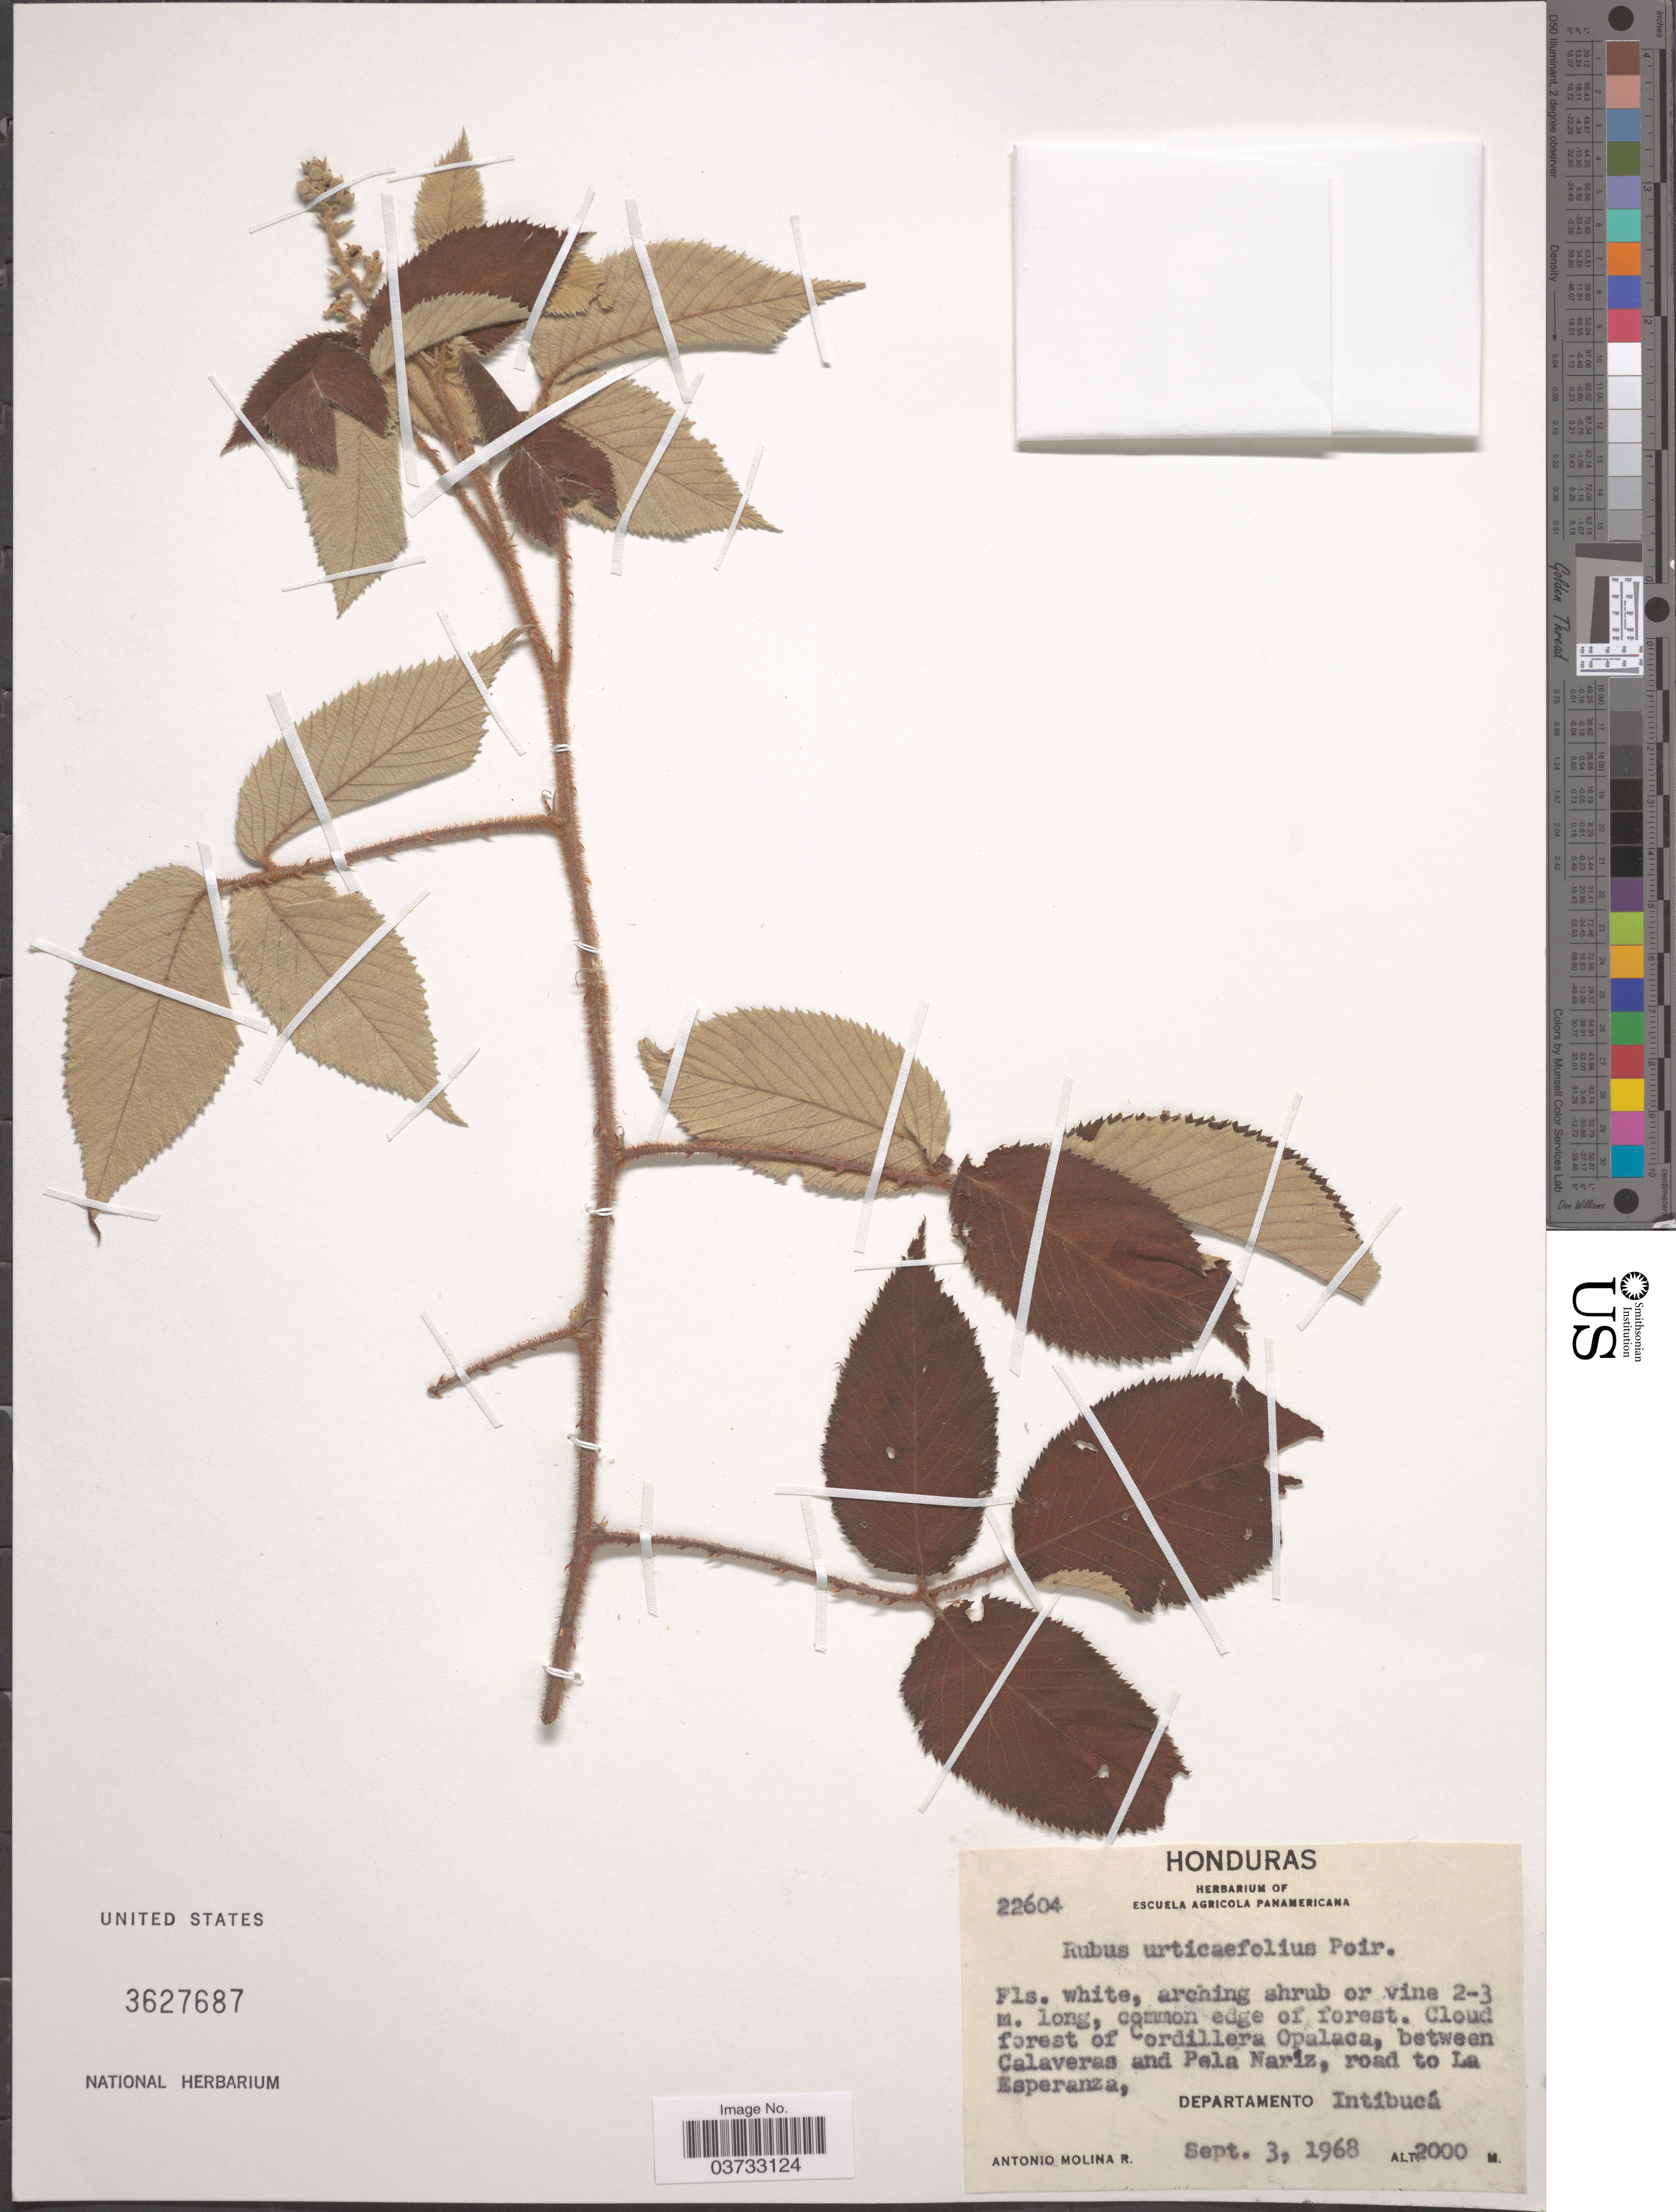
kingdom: Plantae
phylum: Tracheophyta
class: Magnoliopsida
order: Rosales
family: Rosaceae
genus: Rubus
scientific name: Rubus urticifolius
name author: Poir.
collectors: A. Molina R.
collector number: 22604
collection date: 1968-09-03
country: Honduras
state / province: Intibuca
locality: Cloud forest of Cordillera Opalaca, between Calaveras and Pela Naríz, road to La Esperanza, Departamento Intibucá.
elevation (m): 2000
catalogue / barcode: US 3627687